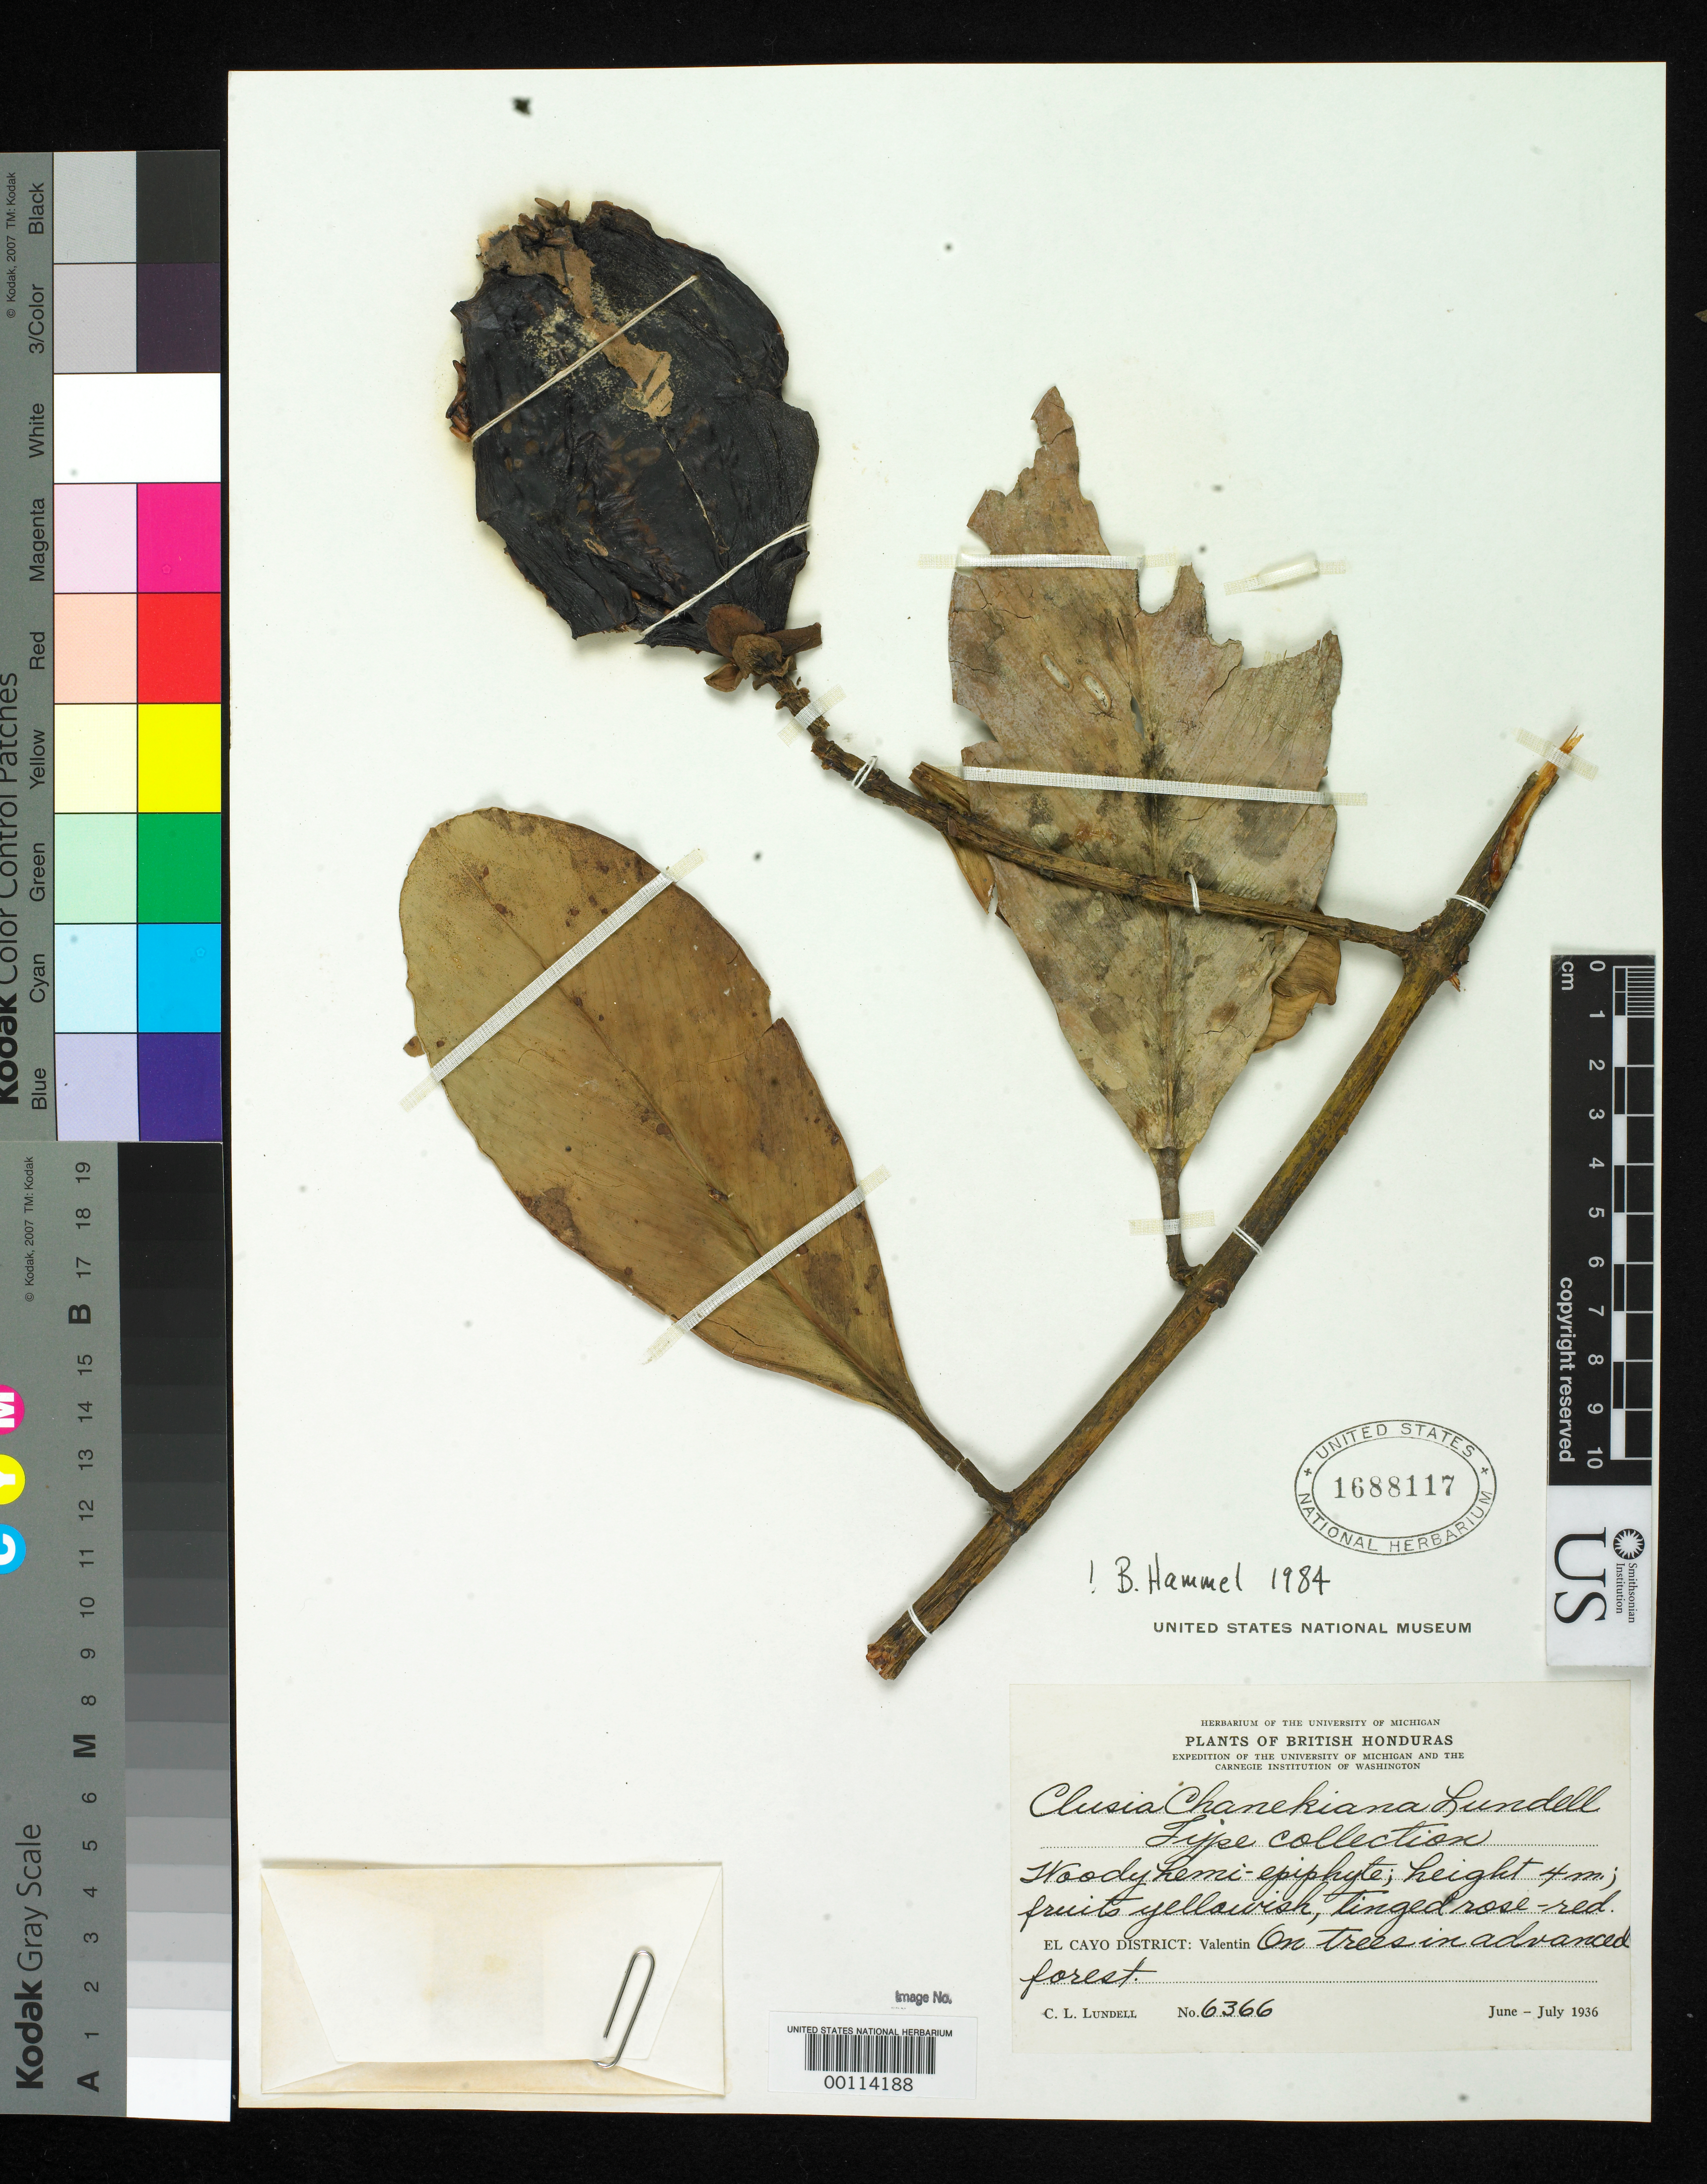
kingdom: Plantae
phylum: Tracheophyta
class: Magnoliopsida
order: Malpighiales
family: Clusiaceae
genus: Clusia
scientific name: Clusia chanekiana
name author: Lundell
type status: Isotype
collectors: C. L. Lundell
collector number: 6366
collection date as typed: Jun 1936 to -- Jul 1936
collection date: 1936-06/1936-07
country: Belize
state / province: Cayo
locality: Valentin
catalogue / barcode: US 1688117